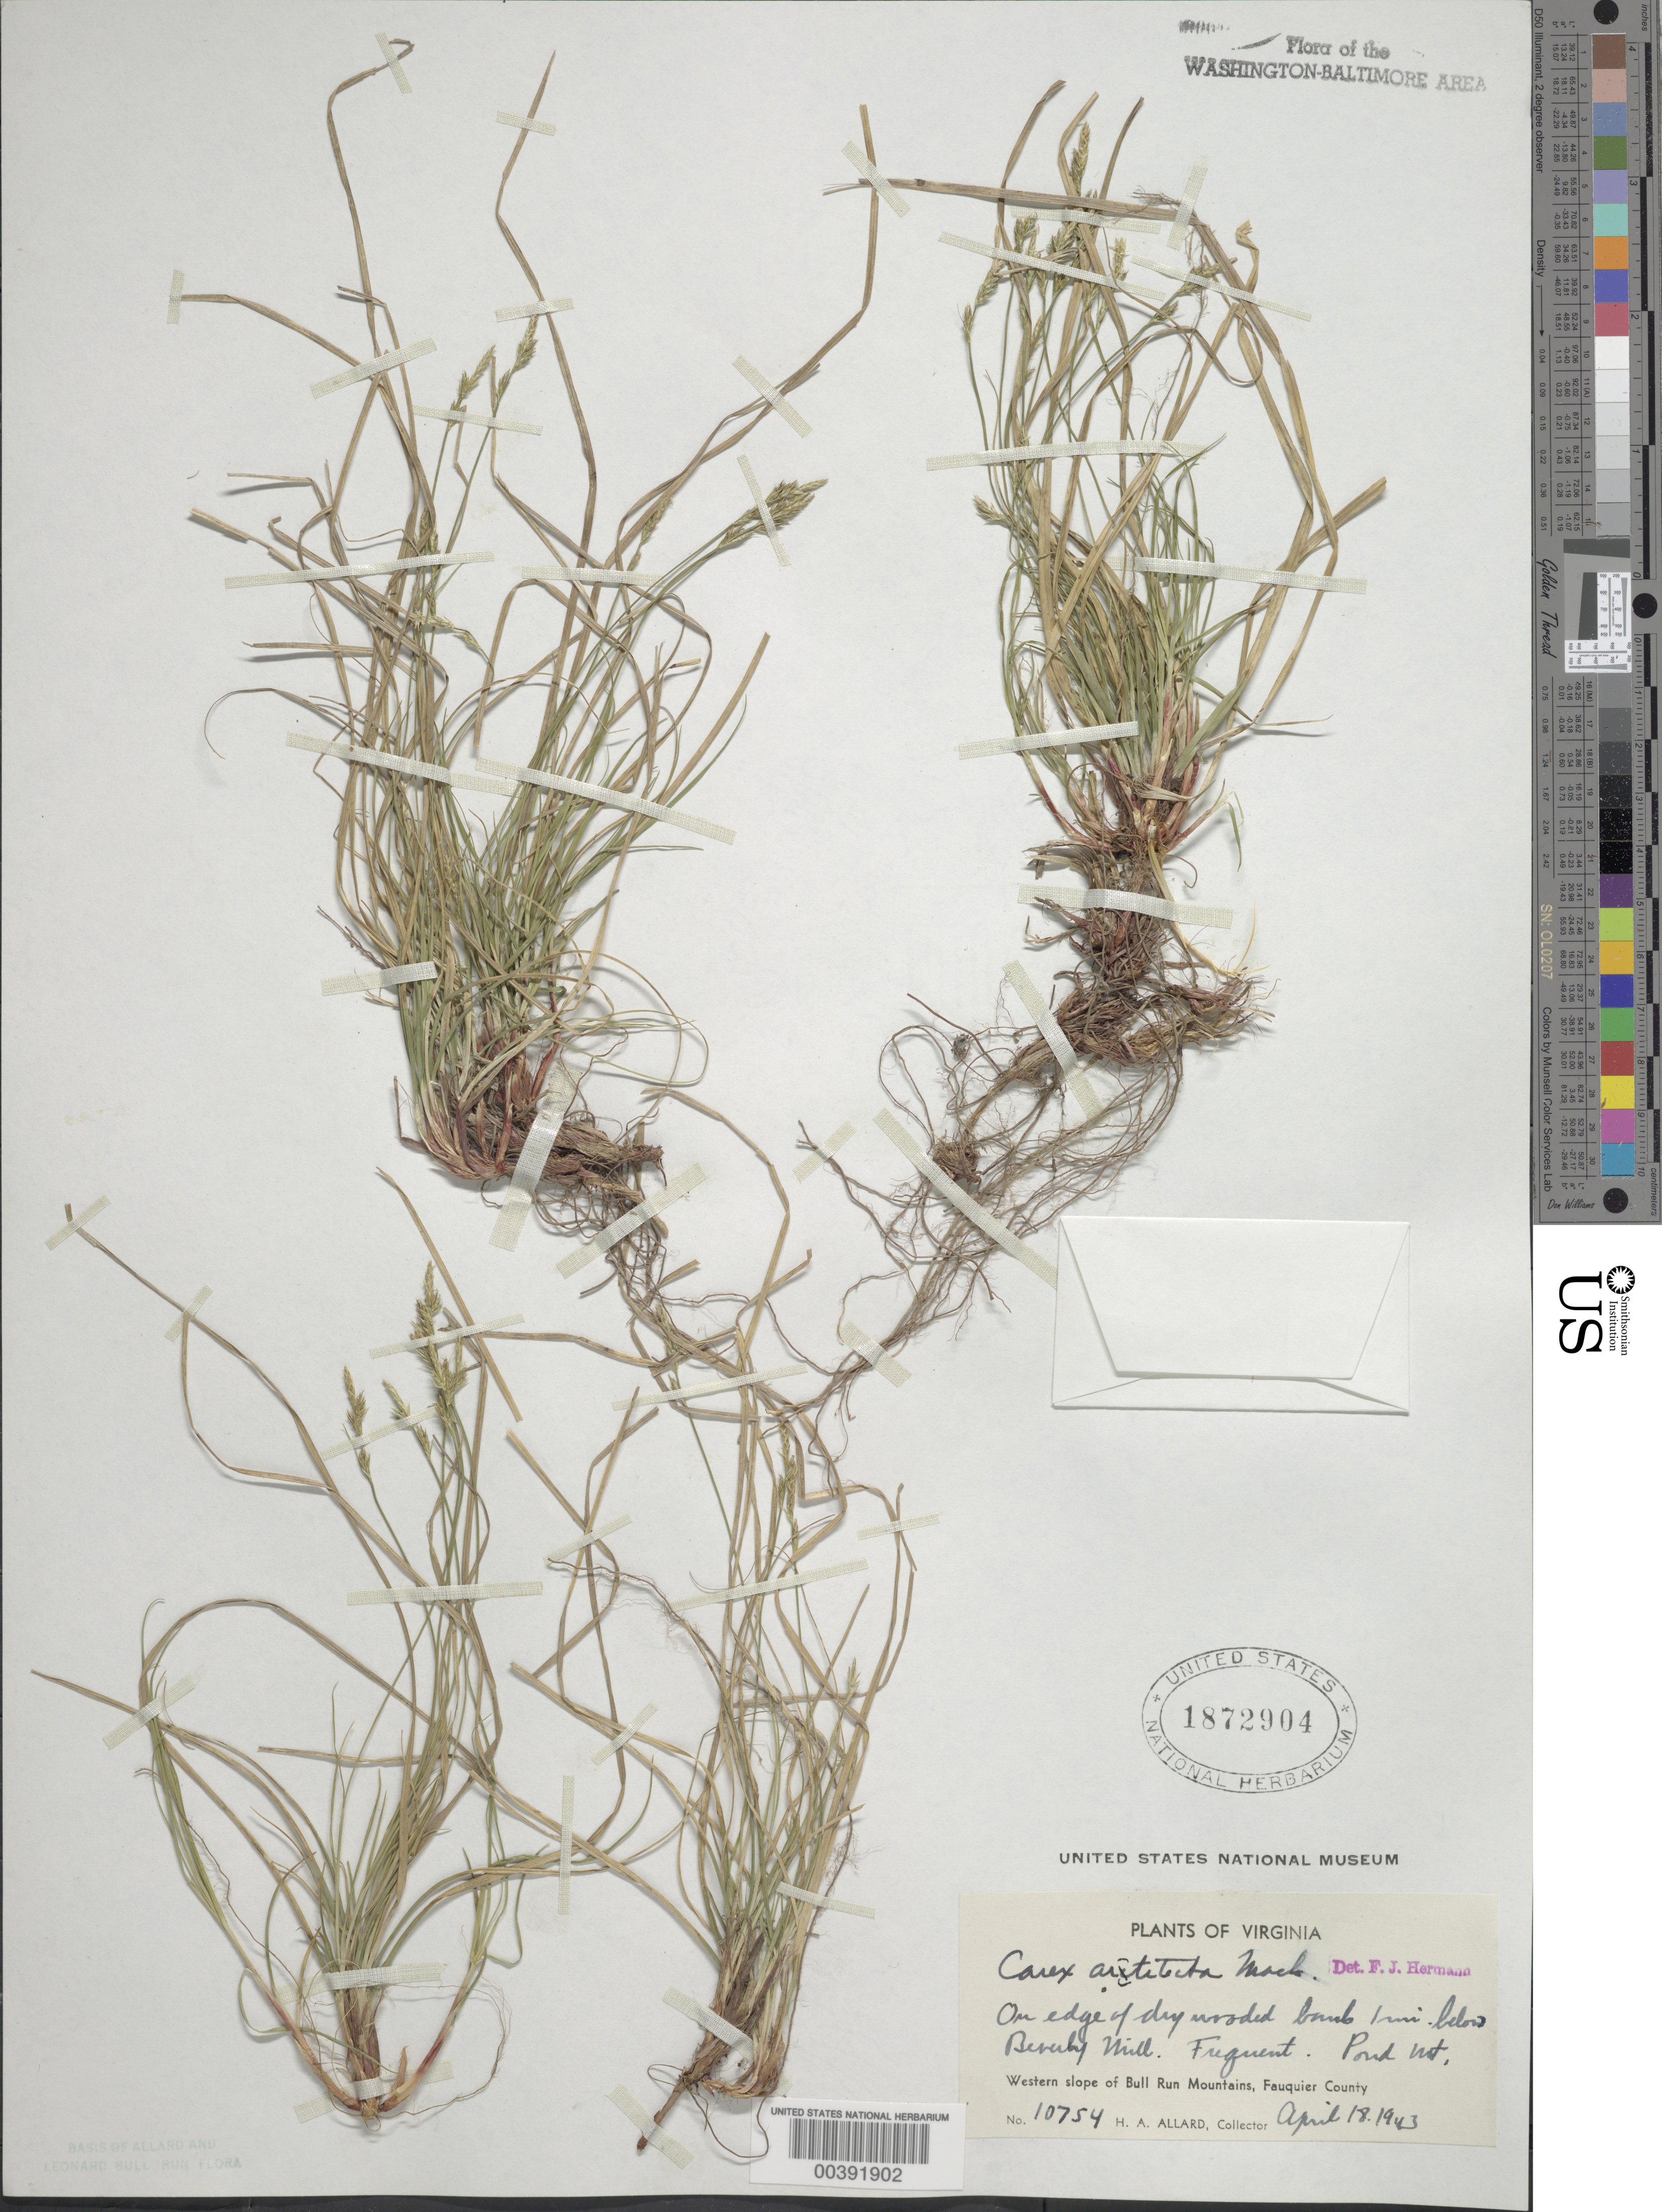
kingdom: Plantae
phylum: Tracheophyta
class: Liliopsida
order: Poales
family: Cyperaceae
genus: Carex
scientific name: Carex albicans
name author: Willd. ex Spreng.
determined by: Shetler, Stanwyn G., (US), NMNH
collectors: H. A. Allard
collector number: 10754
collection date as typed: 18 Apr 1943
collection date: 1943-04-18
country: United States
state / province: Virginia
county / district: Fauquier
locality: Below Beverly Mill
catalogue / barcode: US 1872904